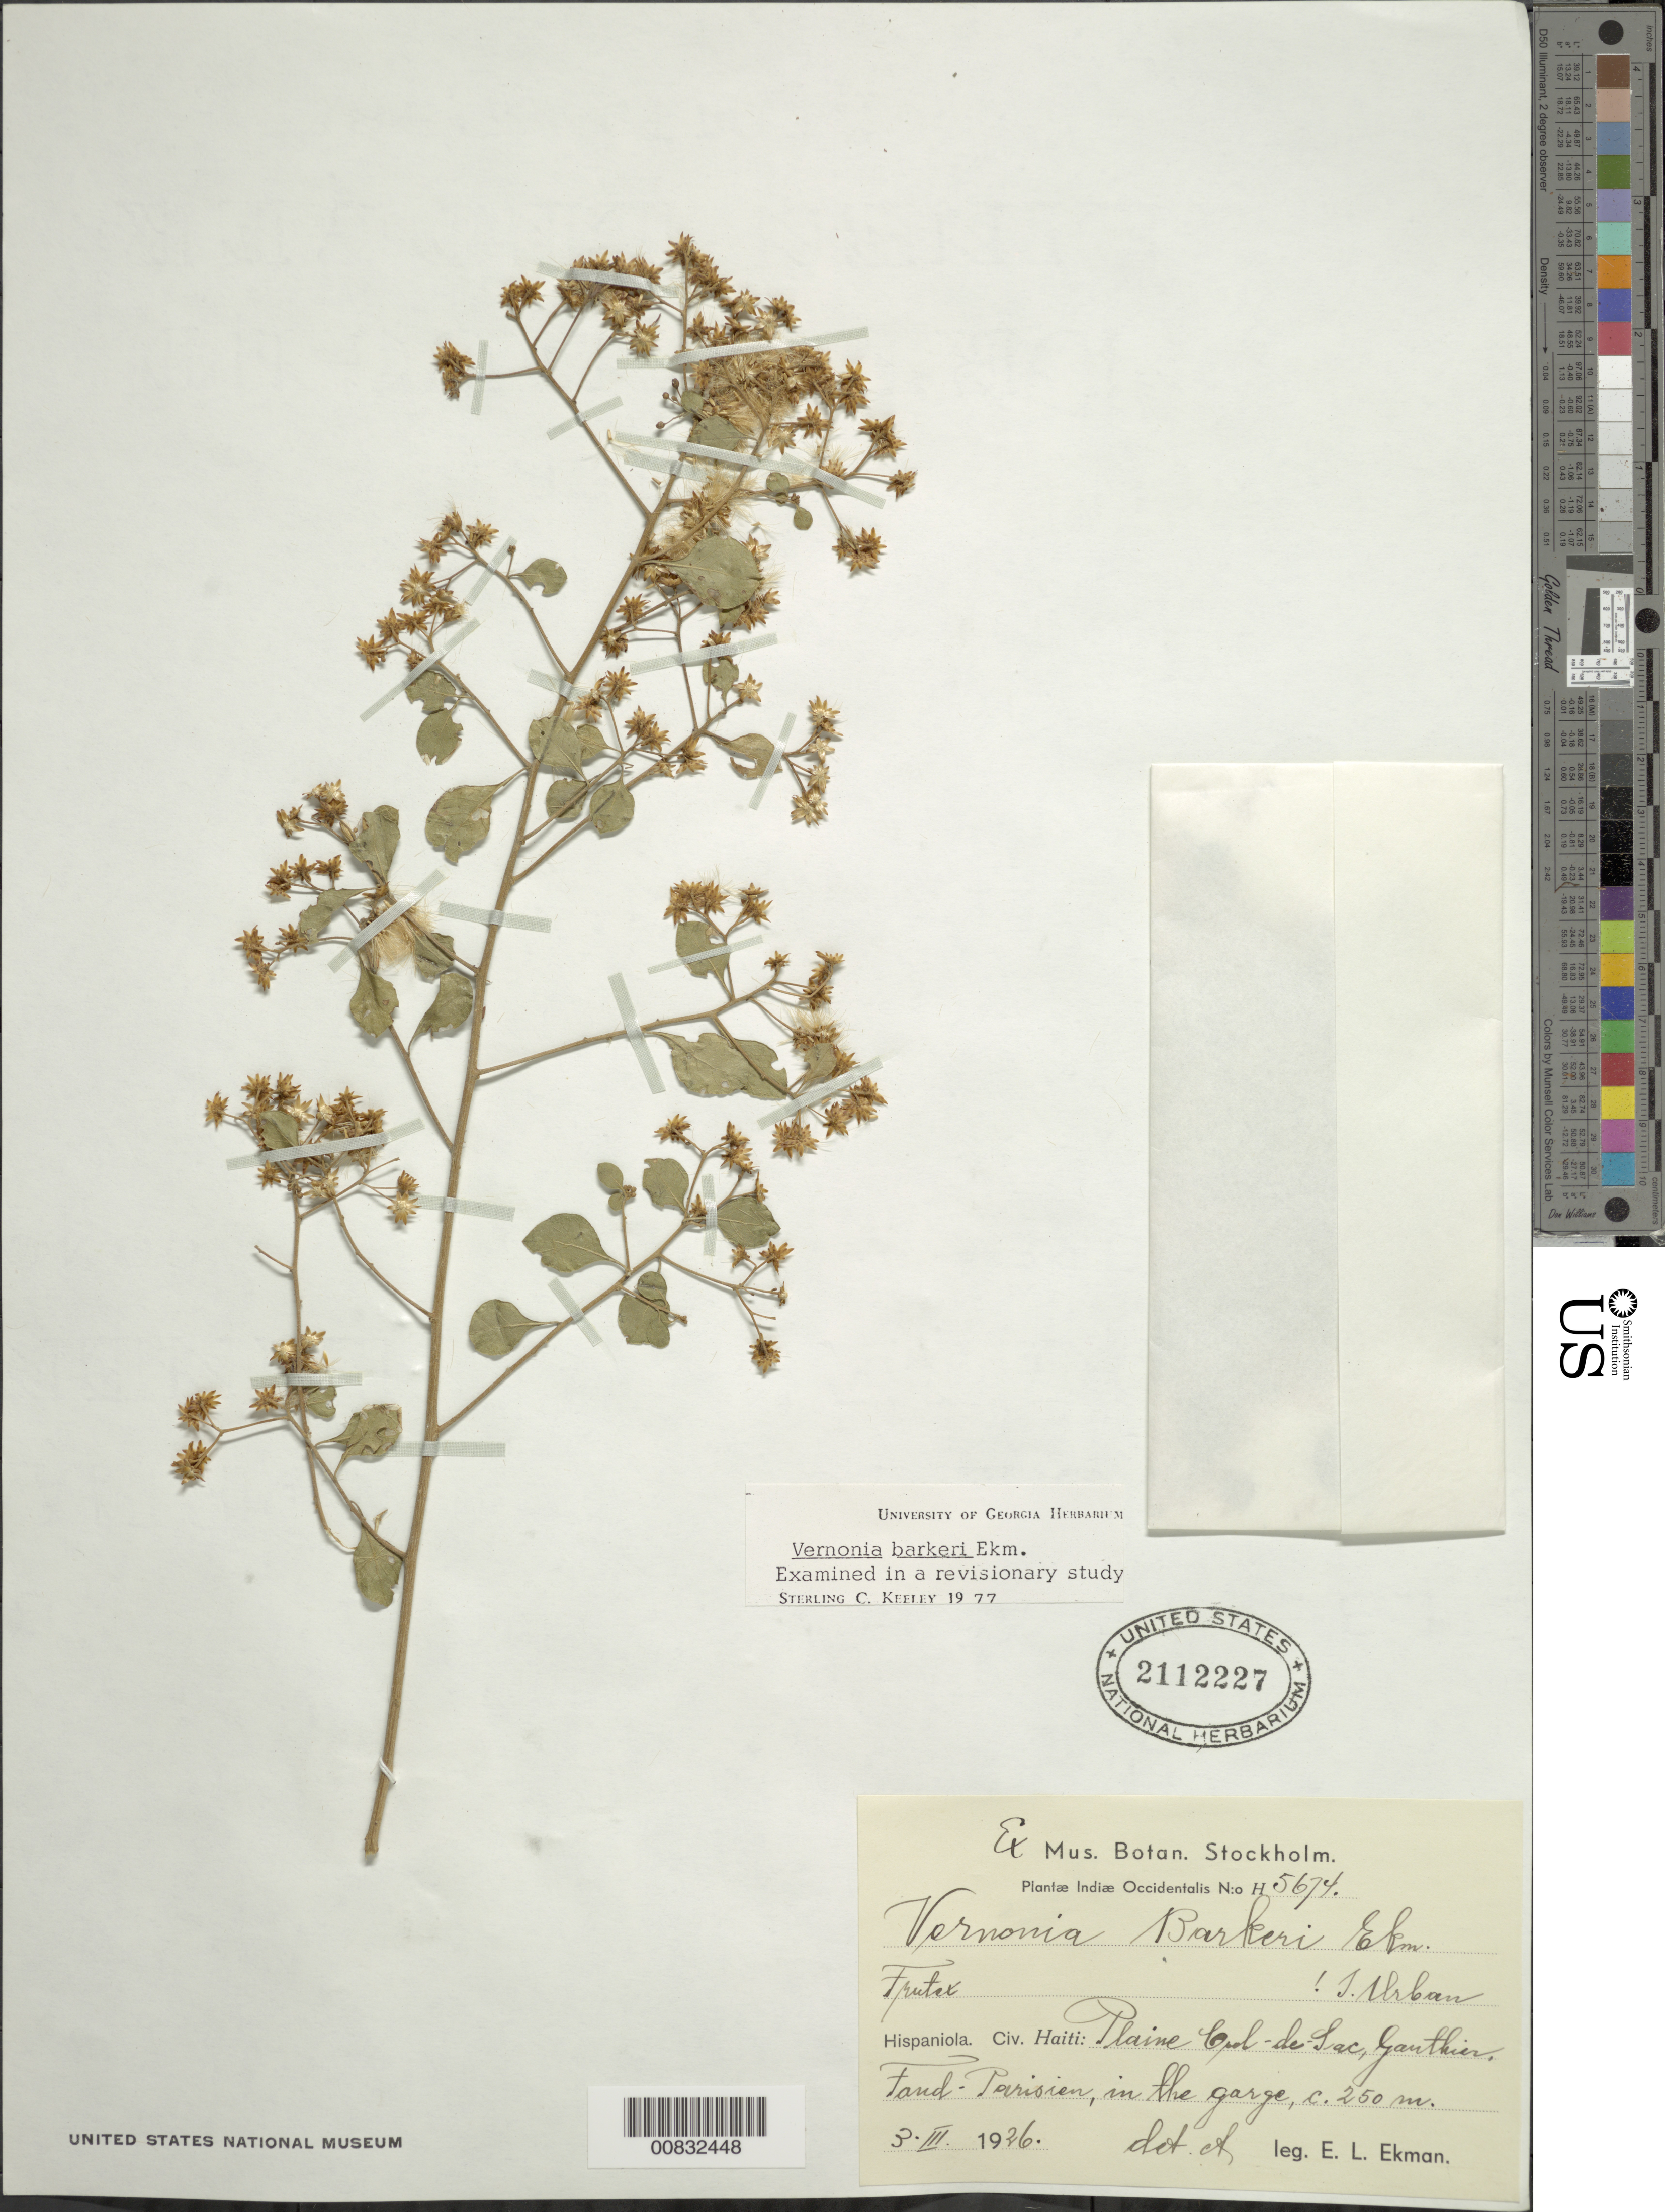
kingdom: Plantae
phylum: Tracheophyta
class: Magnoliopsida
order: Asterales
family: Asteraceae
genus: Vernonia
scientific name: Vernonia fuertesii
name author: (Urb.) H. Rob.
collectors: E. L. Ekman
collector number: H 5674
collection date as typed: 03 Mar 1926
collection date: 1926-03-03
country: Haiti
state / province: Ouest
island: Hispaniola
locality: Plaine Cul de Sac, Ganthier, Fond Parisien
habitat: In the gorge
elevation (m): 250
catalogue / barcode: US 2112227